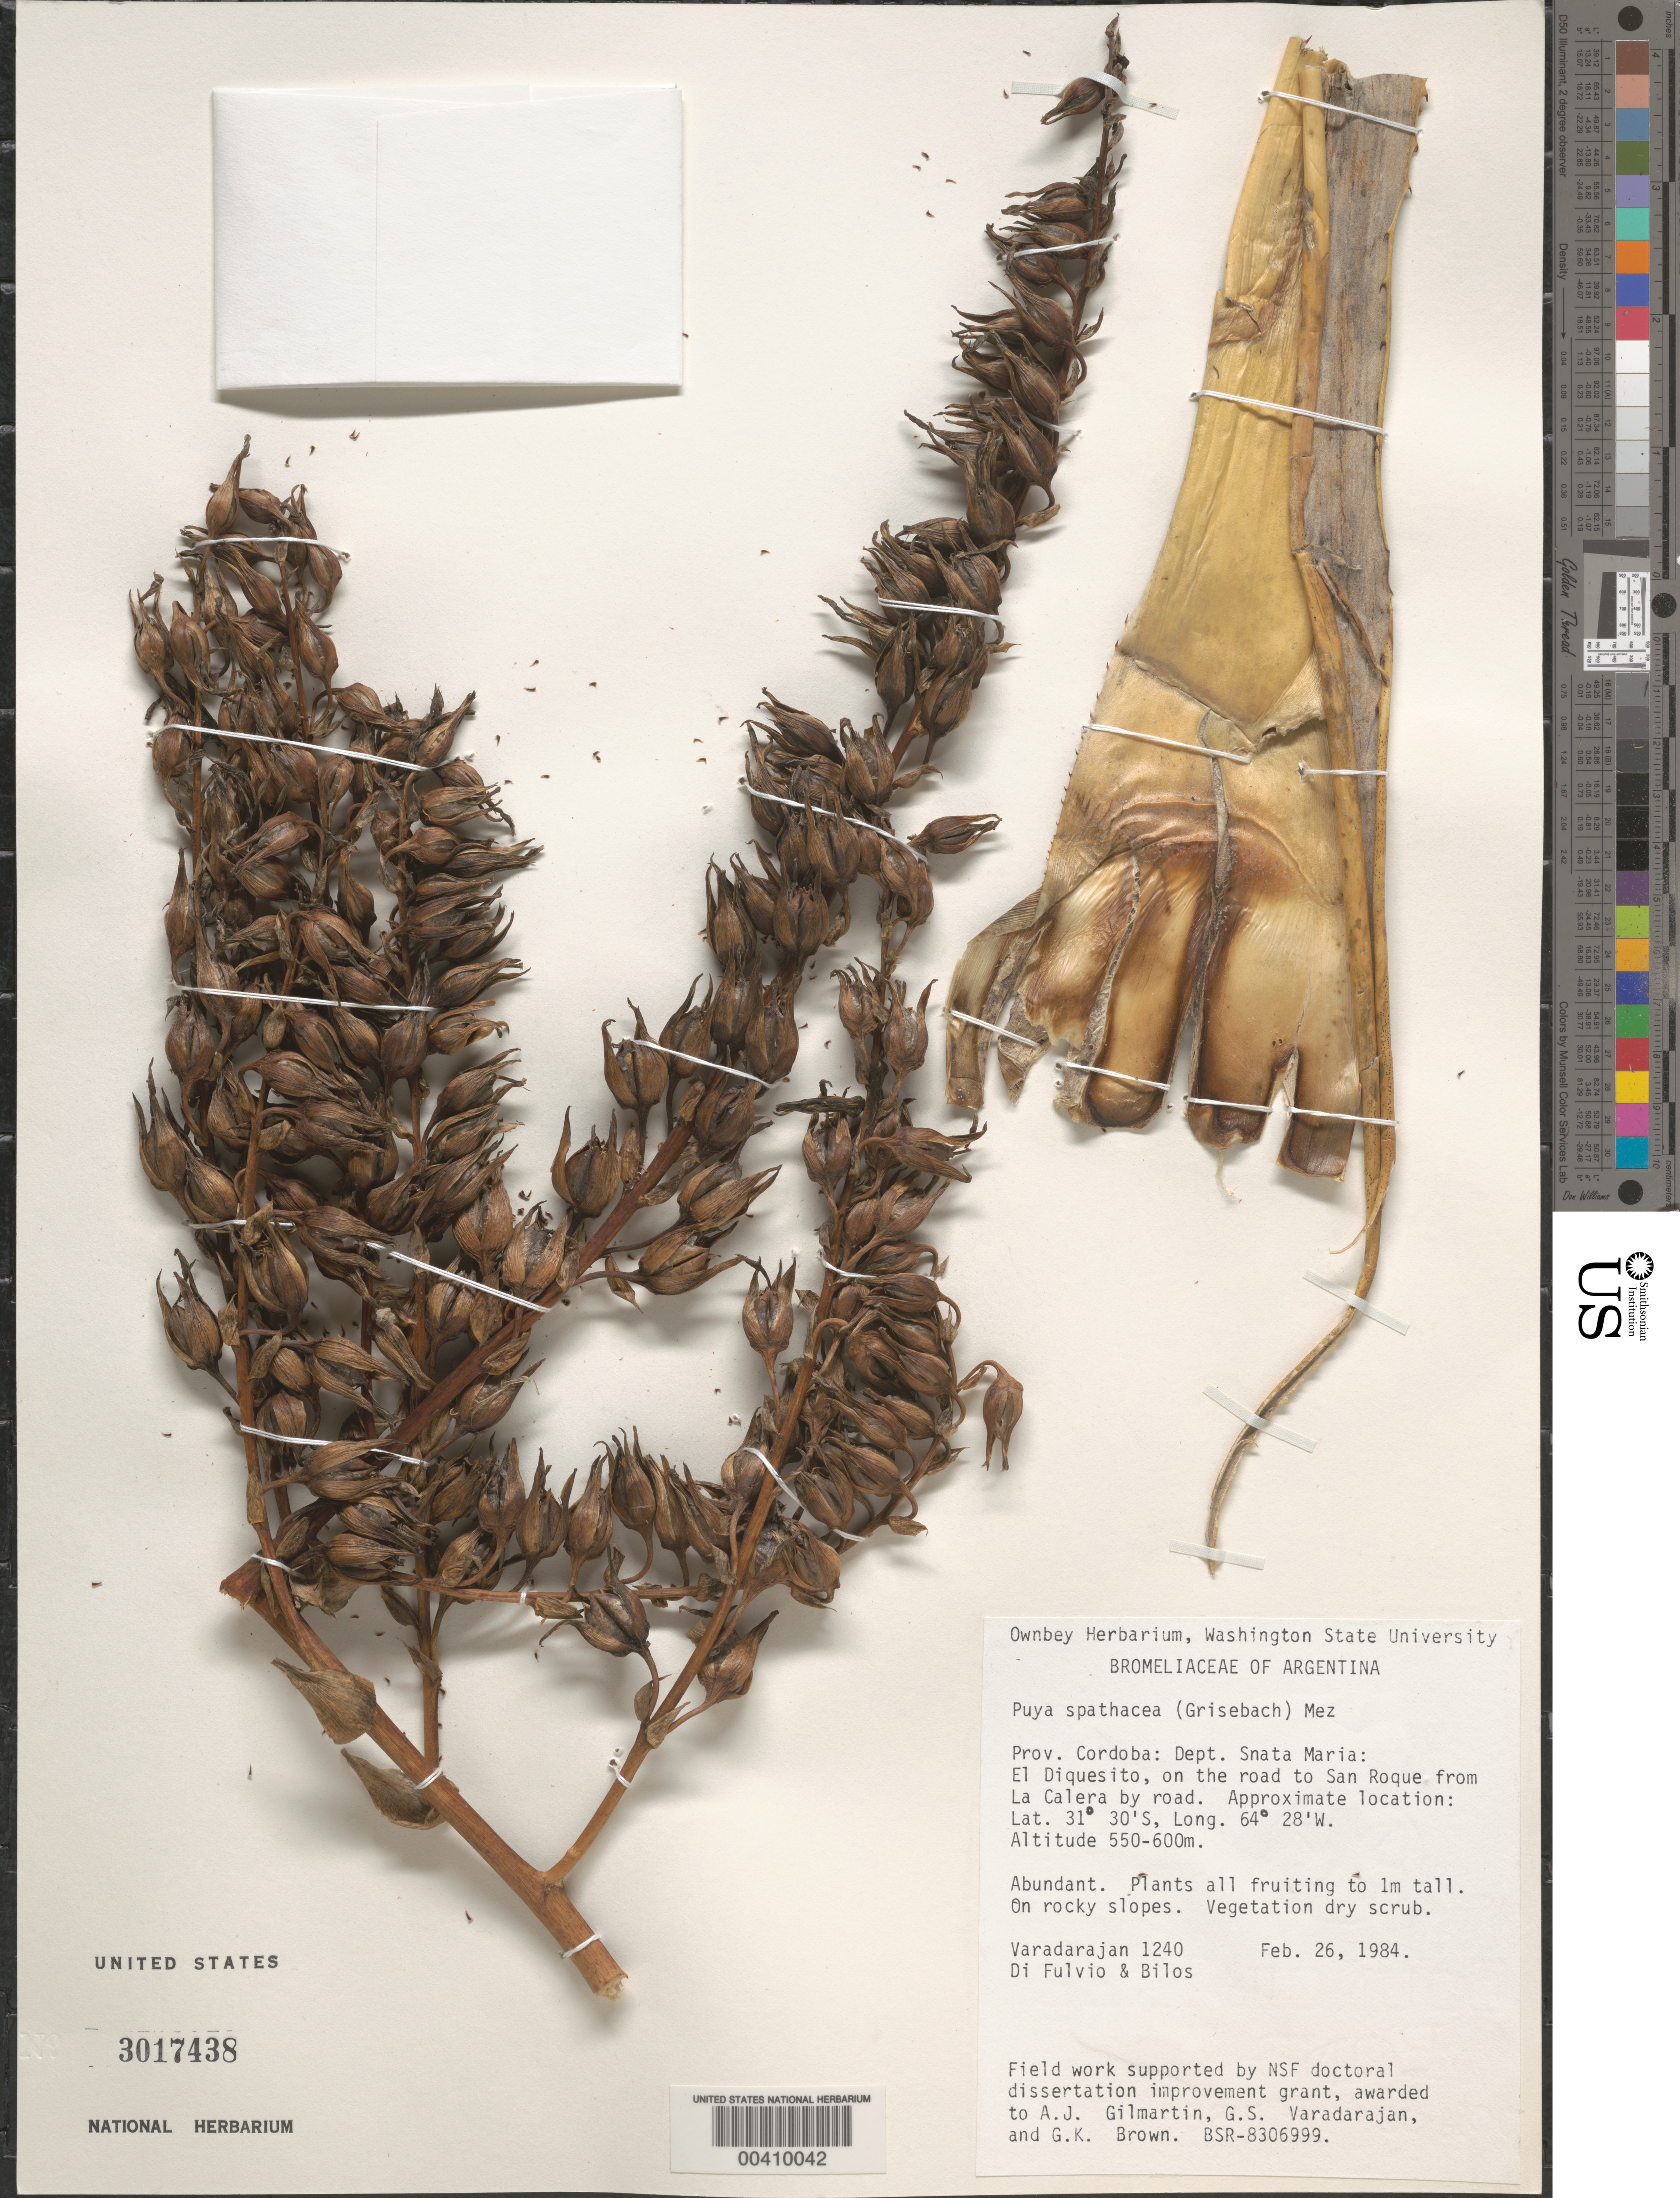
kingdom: Plantae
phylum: Tracheophyta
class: Liliopsida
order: Poales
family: Bromeliaceae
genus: Puya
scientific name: Puya spathacea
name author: (Griseb.) Mez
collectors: G. S. Varadarajan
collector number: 1240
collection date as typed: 26 Feb 1984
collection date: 1984-02-26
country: Argentina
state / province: Córdoba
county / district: Santa María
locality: El Diquesito, on road to San Roque from la Calera by road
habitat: On rocky slopes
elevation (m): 550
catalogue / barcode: US 3017438